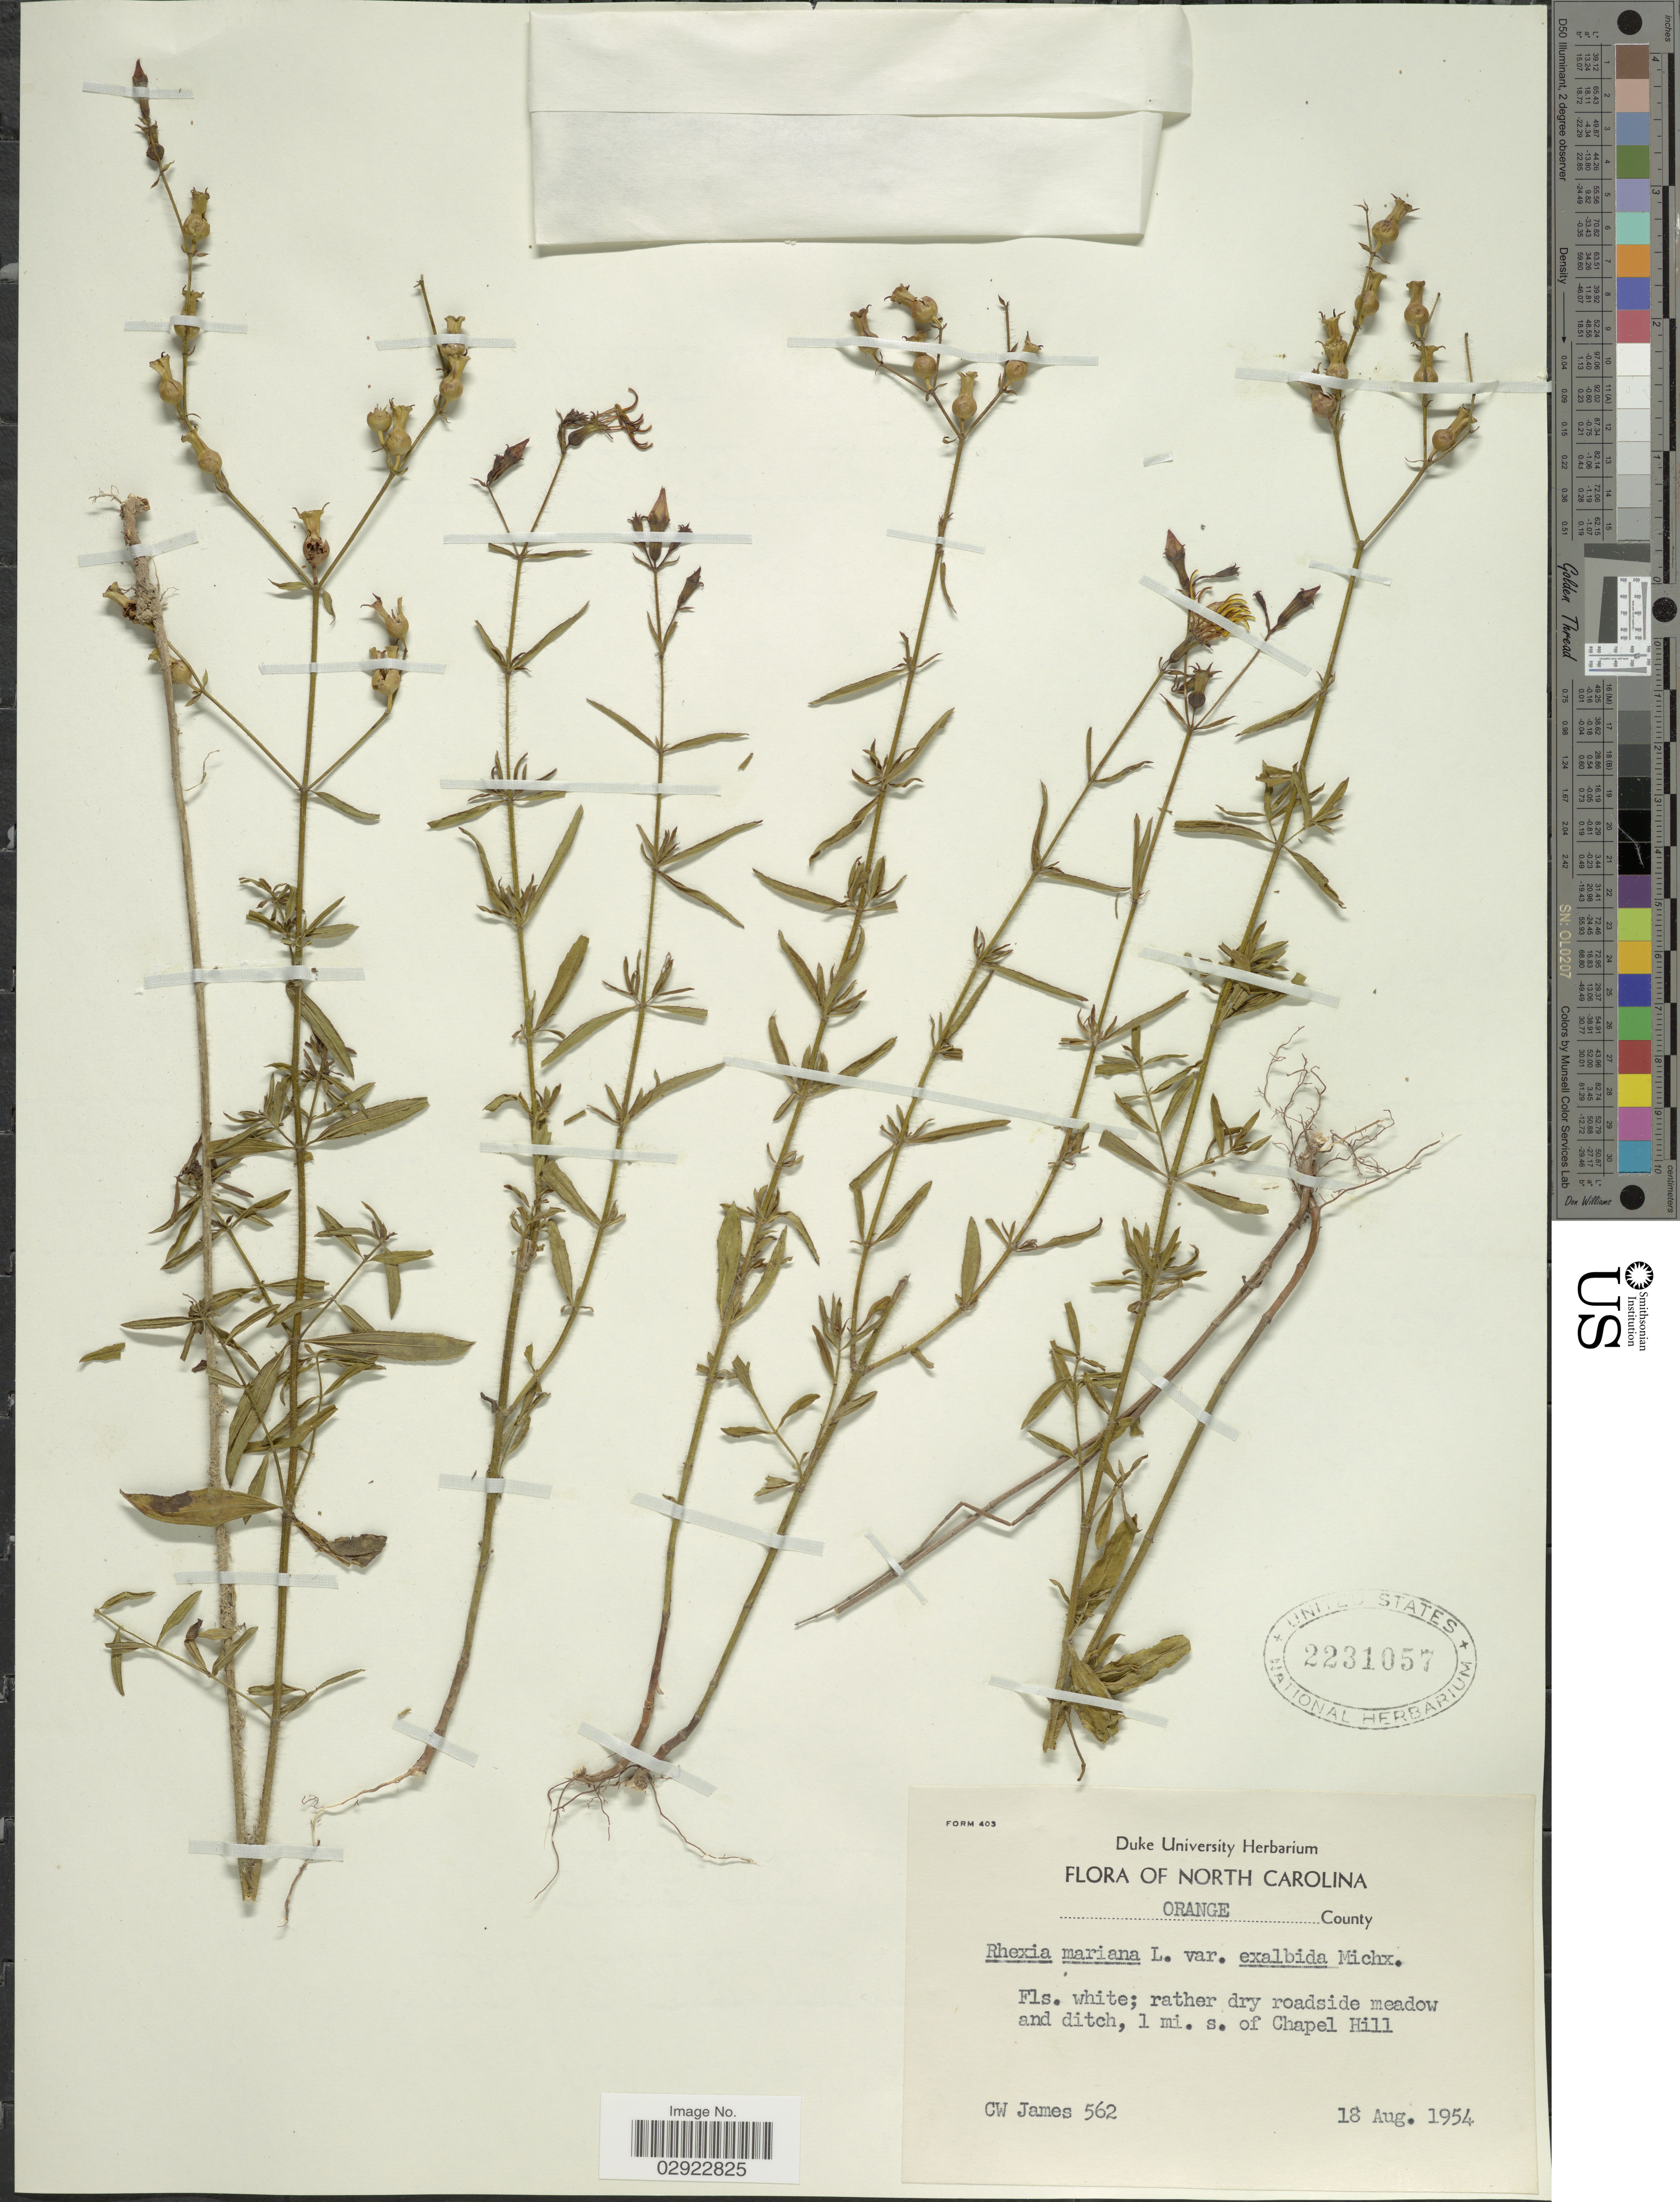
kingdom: Plantae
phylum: Tracheophyta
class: Magnoliopsida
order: Myrtales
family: Melastomataceae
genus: Rhexia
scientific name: Rhexia mariana var. exalbida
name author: Michx.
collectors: C. W. James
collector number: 562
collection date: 1954-08-18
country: United States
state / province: North Carolina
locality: Orange County. 1 mi. s. of Chapel Hill.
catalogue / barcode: US 2231057